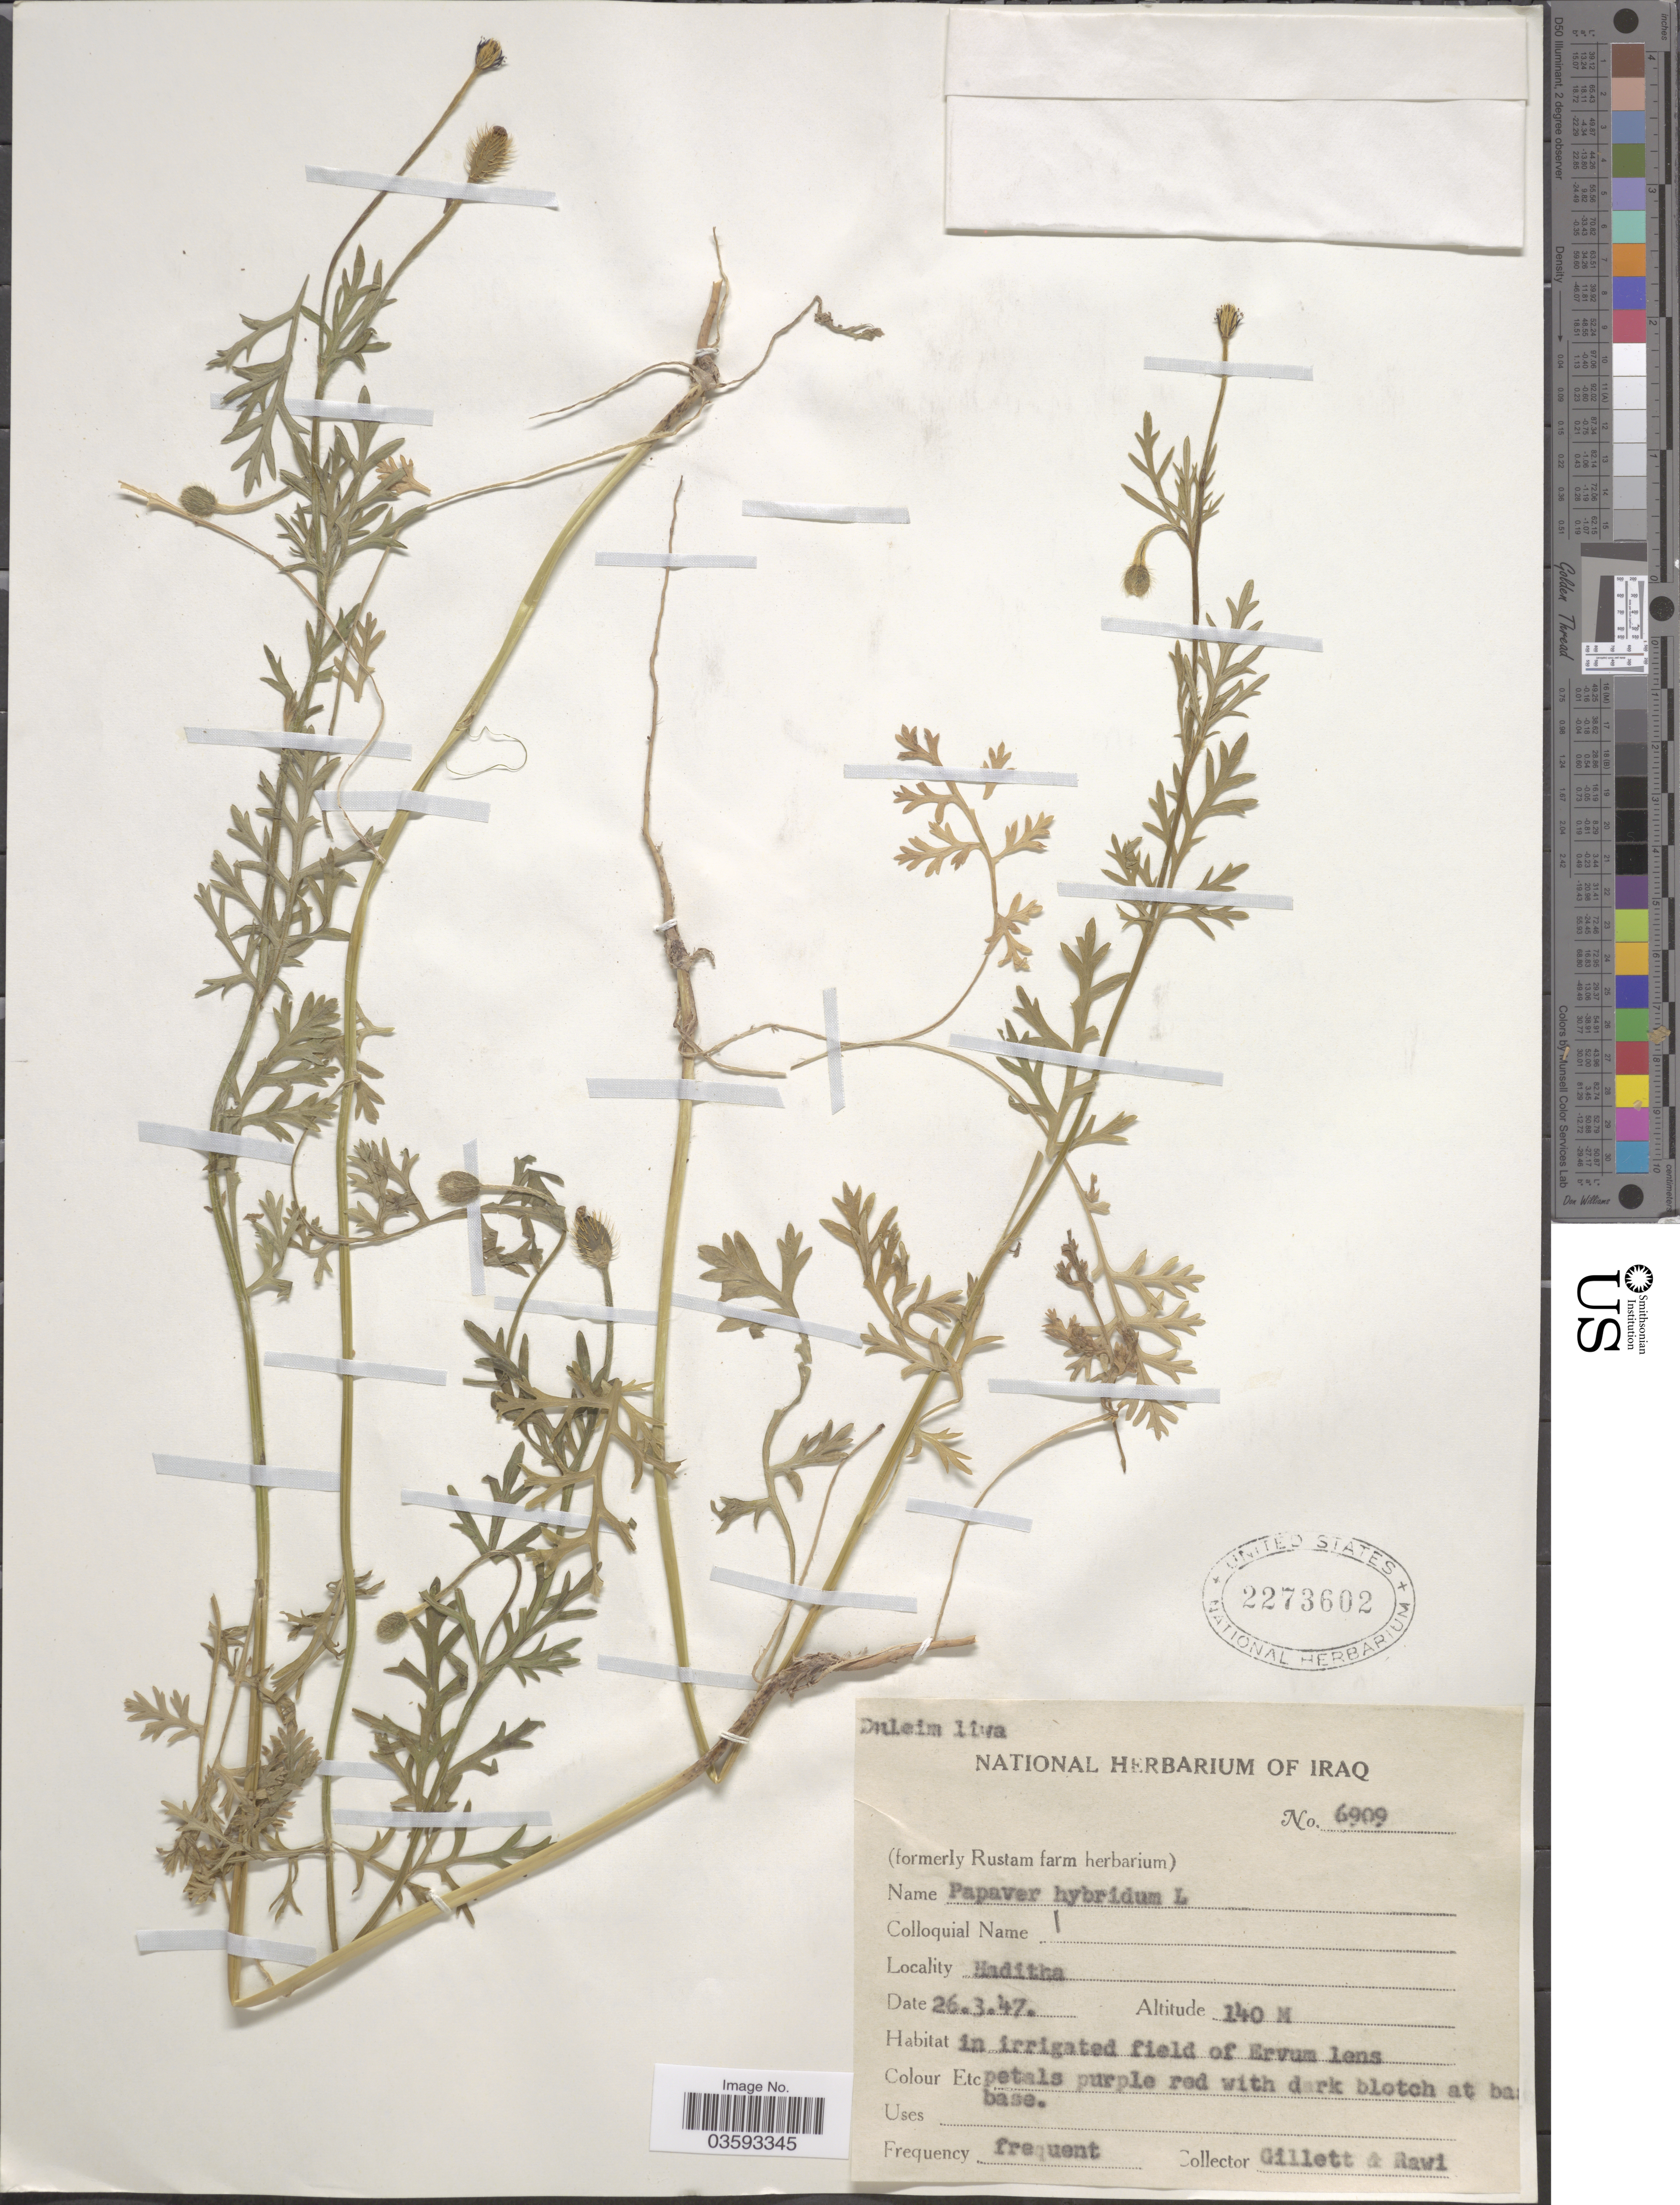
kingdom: Plantae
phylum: Tracheophyta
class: Magnoliopsida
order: Ranunculales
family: Papaveraceae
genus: Papaver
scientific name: Papaver hybridum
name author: L.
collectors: Gillett, -- & -. Rawi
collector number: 6909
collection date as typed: Transcribed d/m/y: 26/3/47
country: Iraq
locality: Duleim liwa. Haditha.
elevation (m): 140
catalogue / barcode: US 2273602